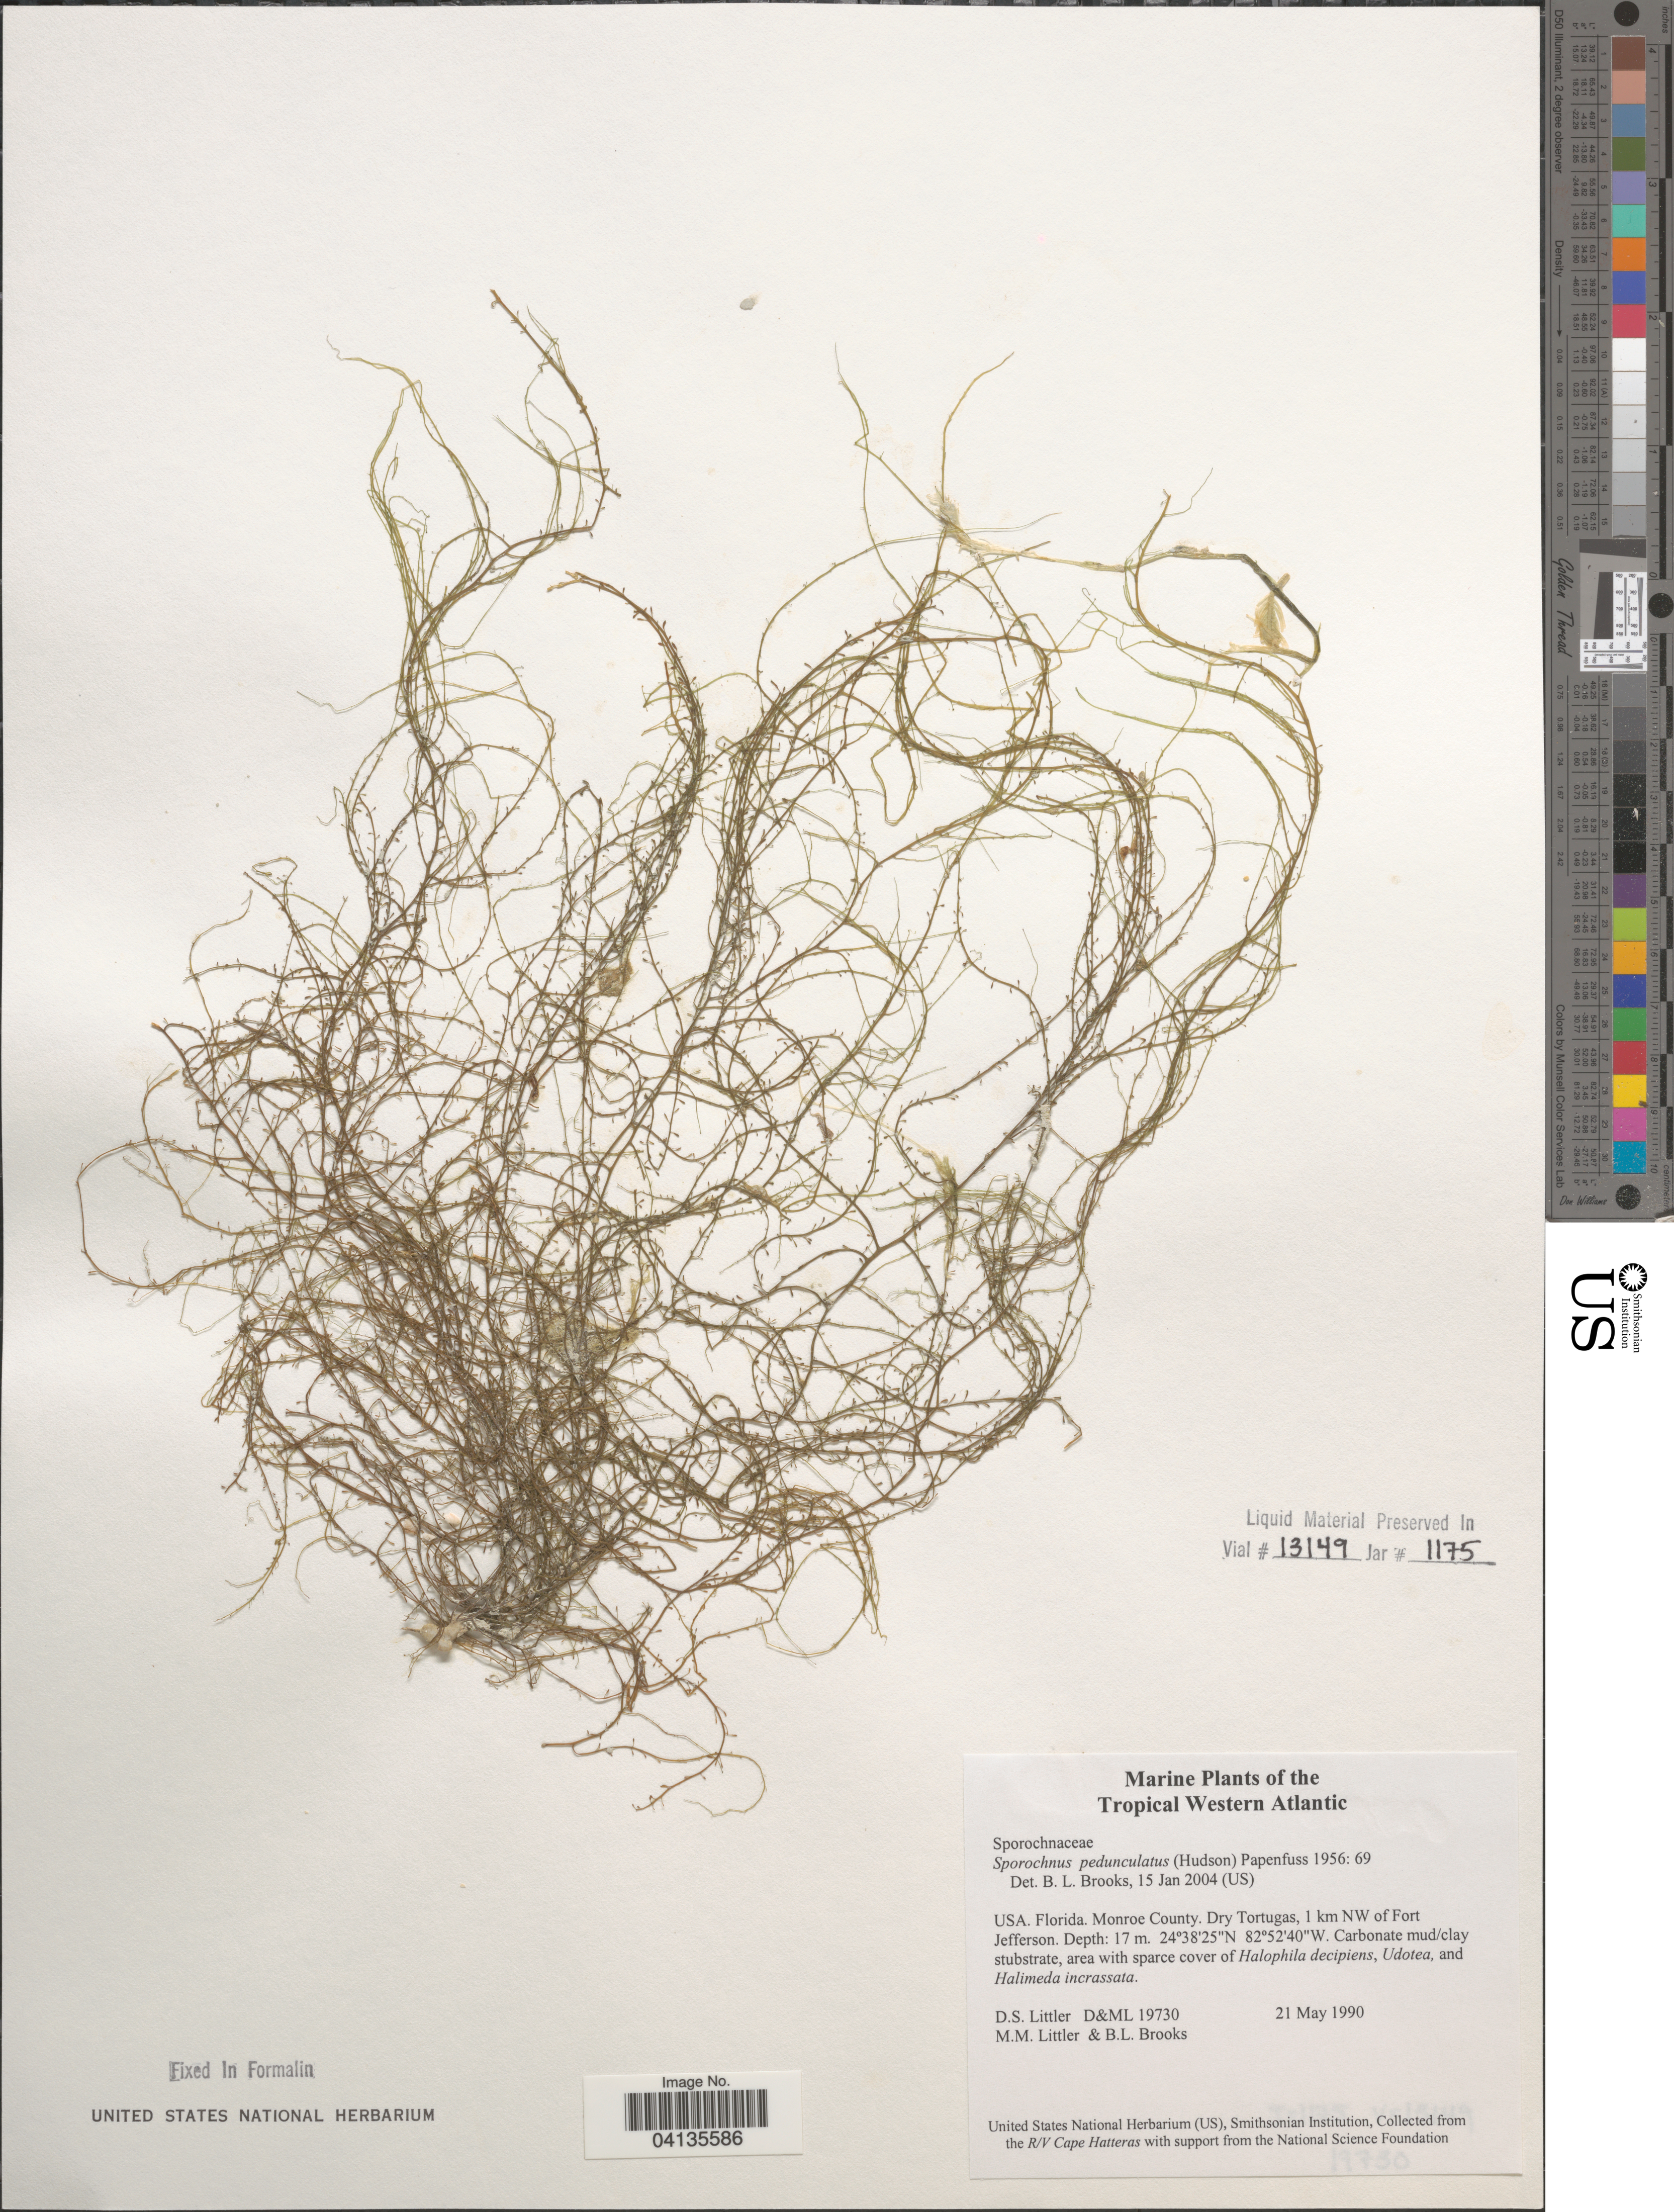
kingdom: Chromista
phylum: Ochrophyta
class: Phaeophyceae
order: Sporochnales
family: Sporochnaceae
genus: Sporochnus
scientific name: Sporochnus pedunculatus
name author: (Huds.) C. Agardh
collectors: D. S. Littler & B. Brooks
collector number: D&ML19730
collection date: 1990-05-21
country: United States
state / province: Florida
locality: Tropical Western Atlantic. Monroe County. Dry Tortugas, 1 km NW of Fort Jefferson.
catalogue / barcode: US 238626